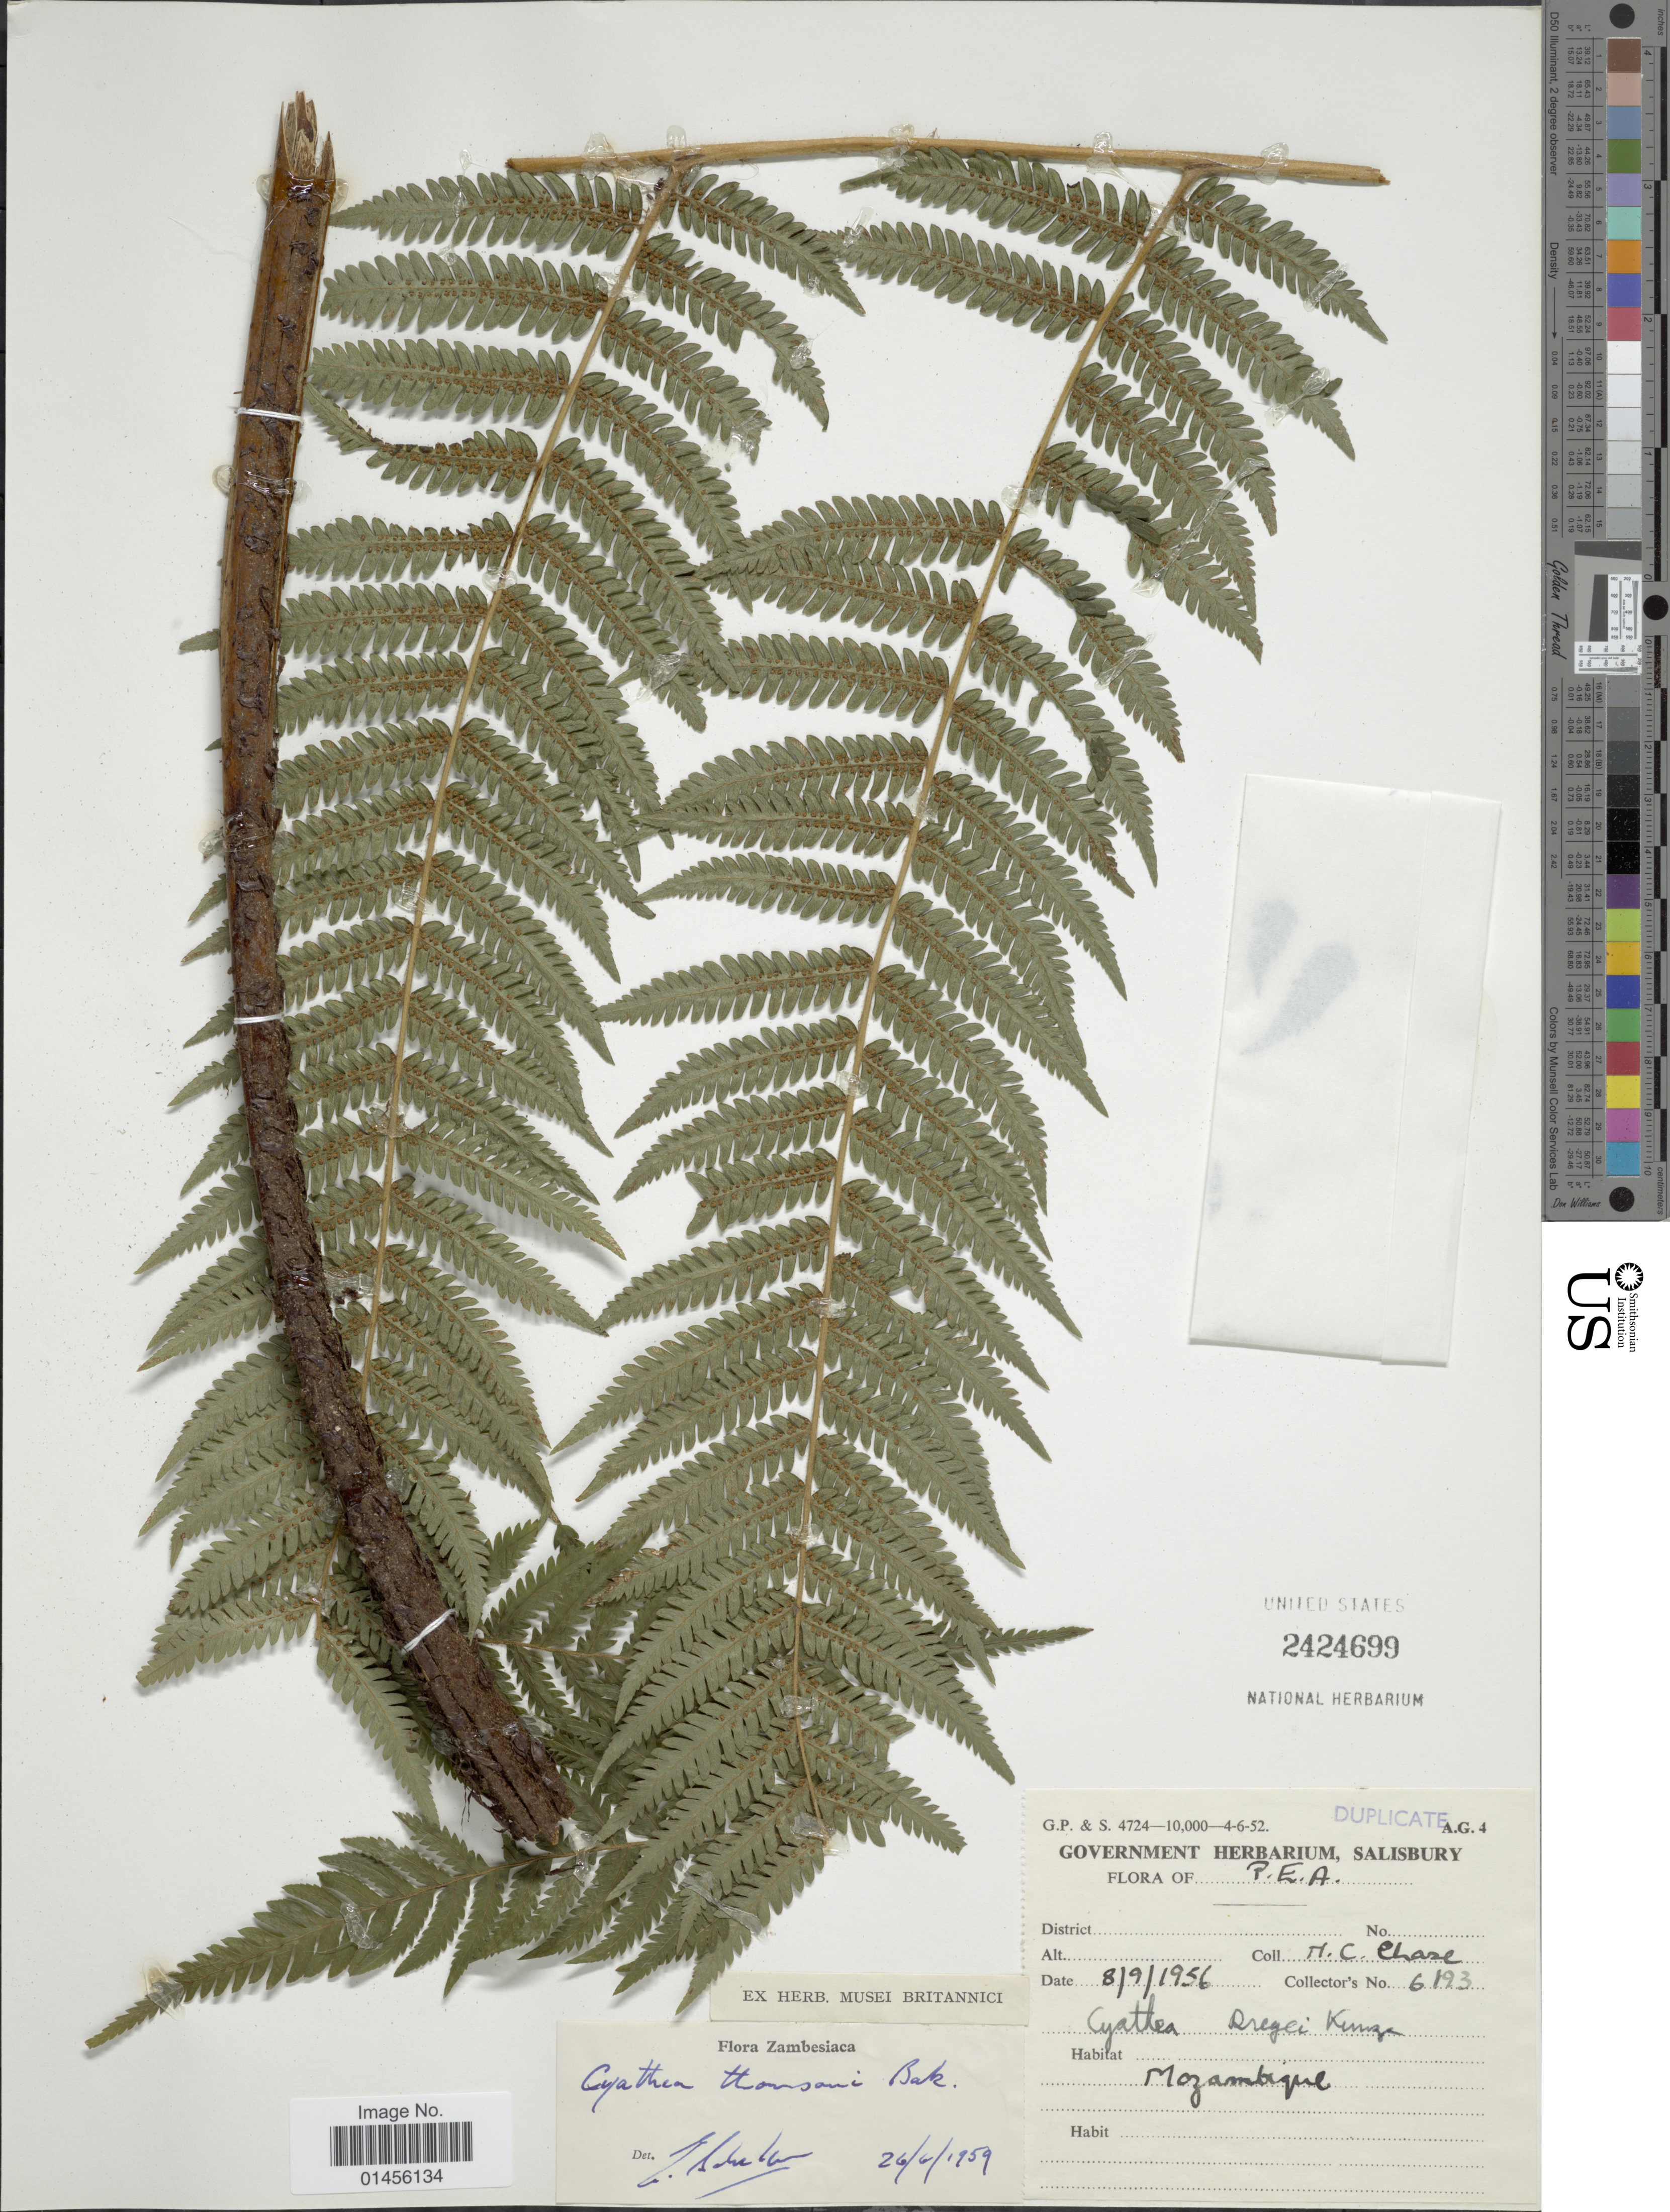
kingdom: Plantae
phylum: Tracheophyta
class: Polypodiopsida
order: Cyatheales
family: Cyatheaceae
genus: Alsophila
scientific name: Alsophila thompsonii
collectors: N. C. Chase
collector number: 6193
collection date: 1956-09-08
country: Mozambique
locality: P.E.A.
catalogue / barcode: US 2424699